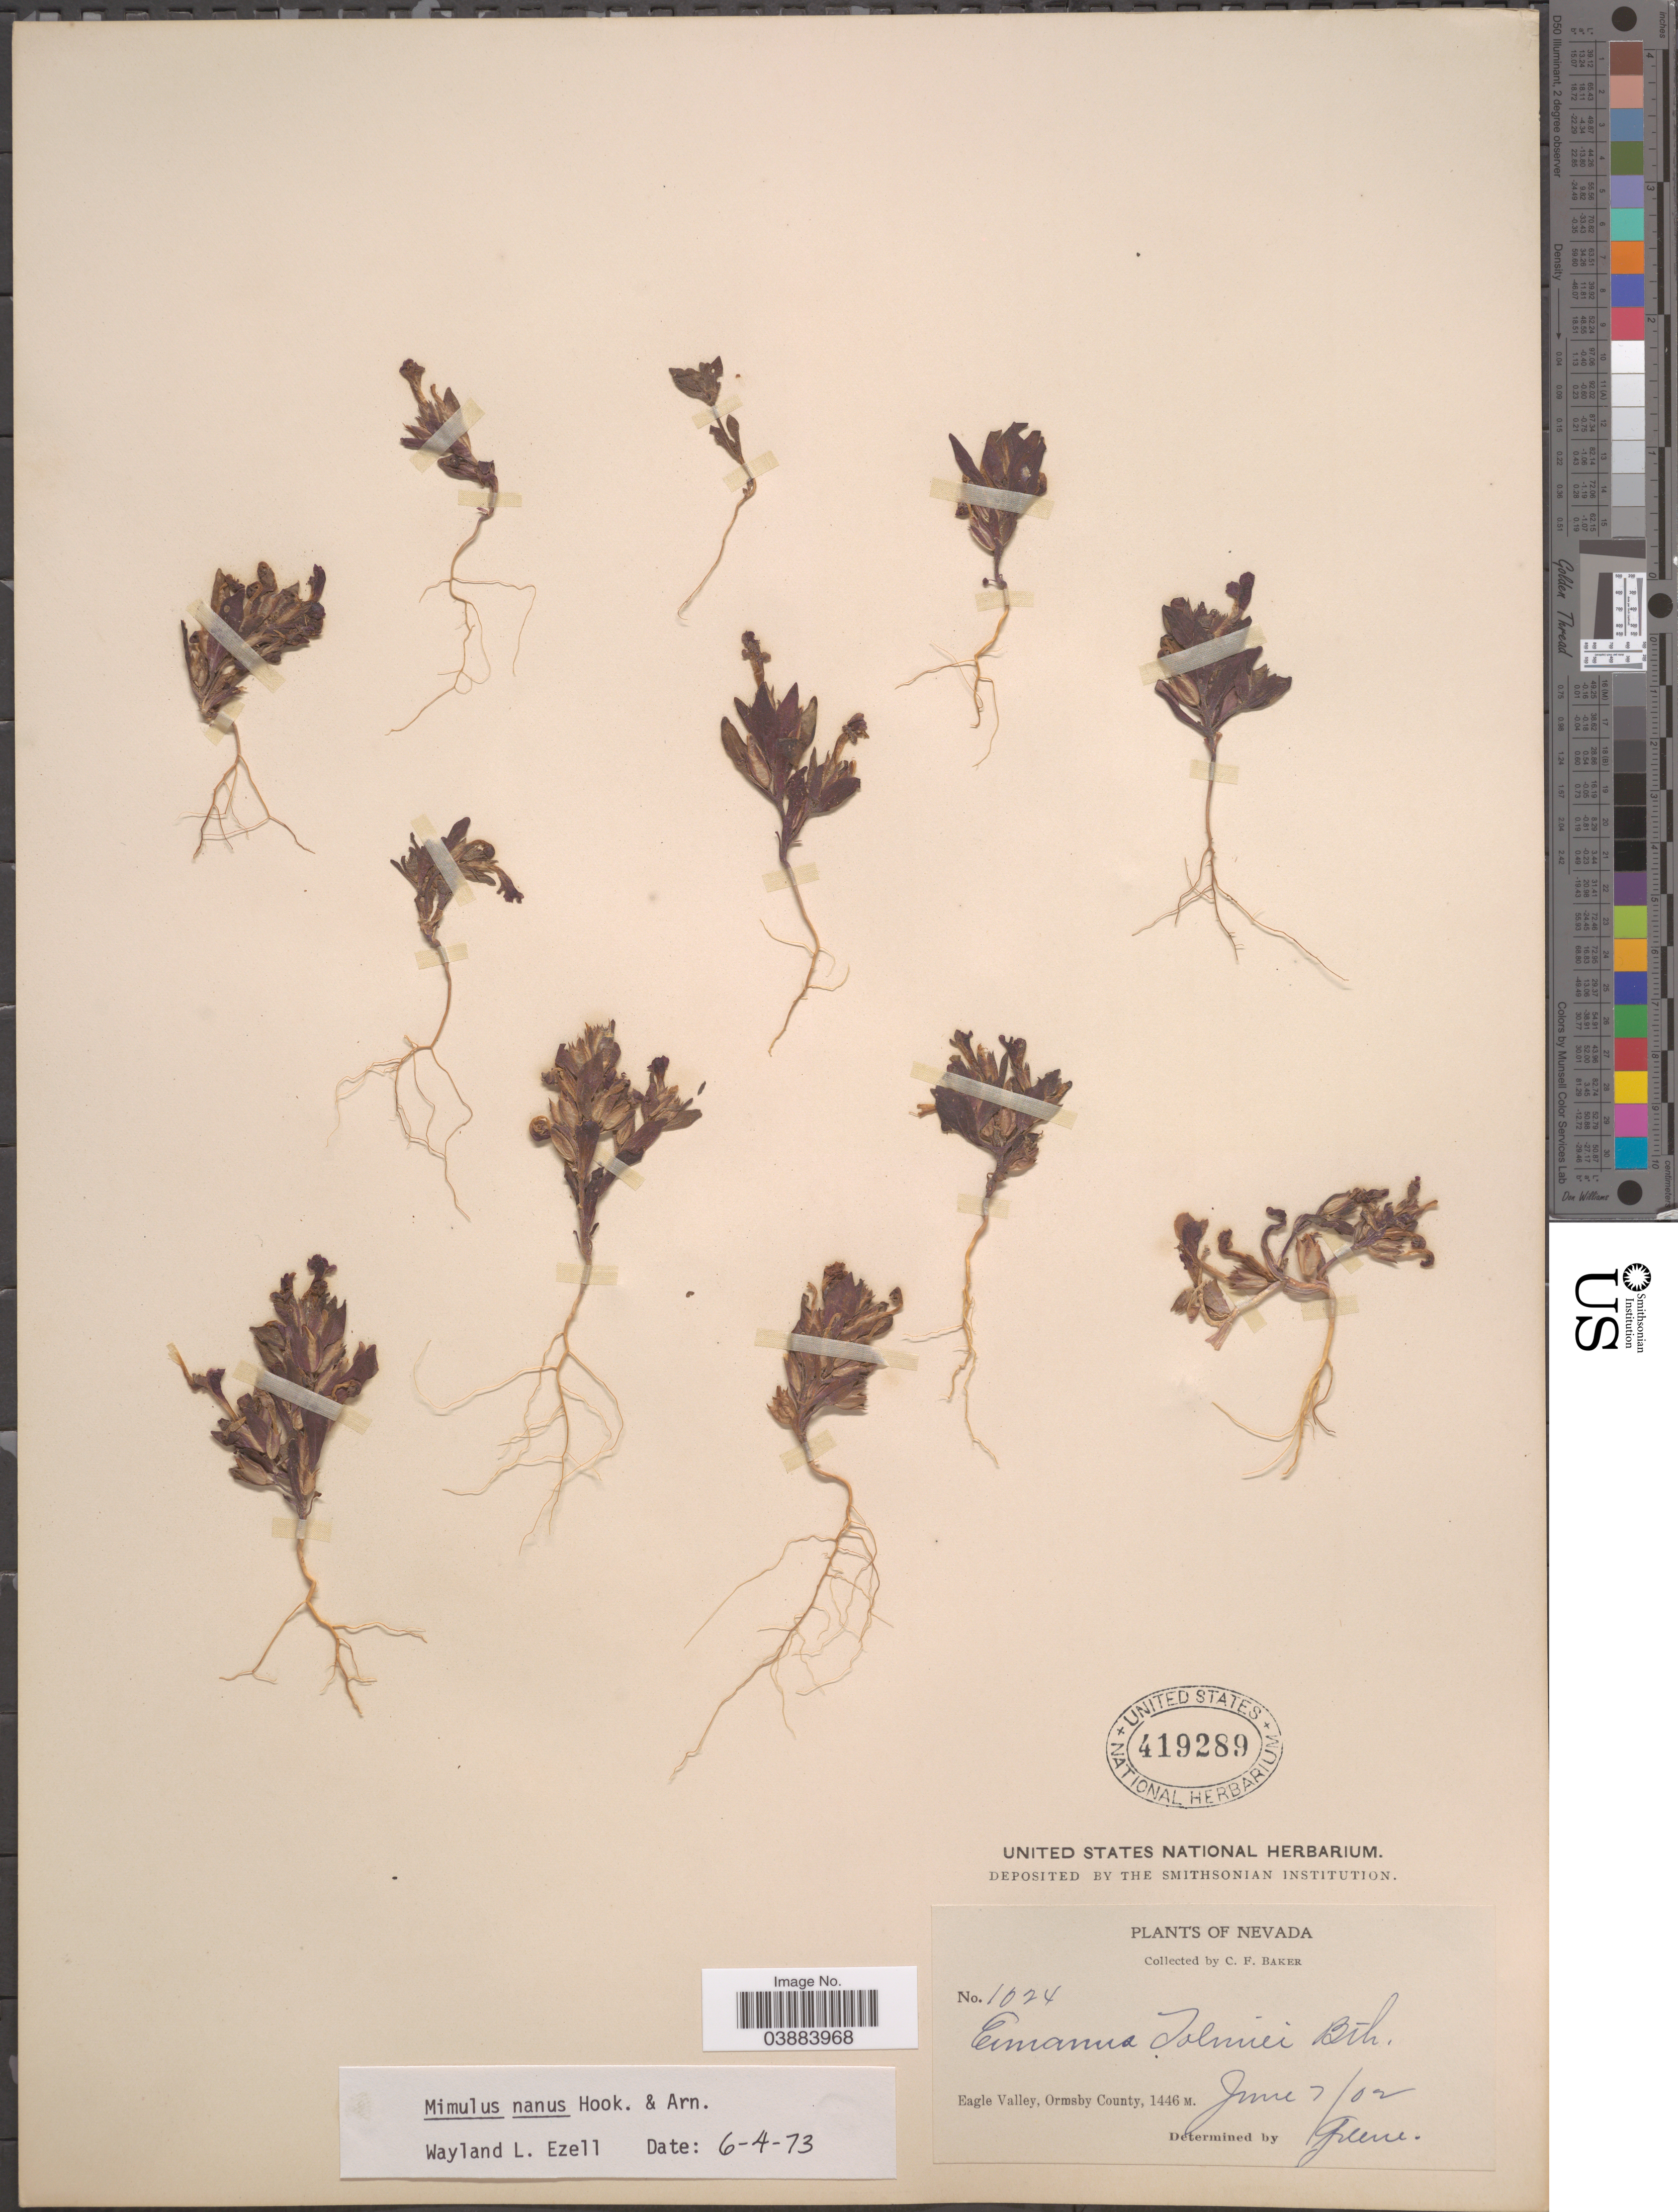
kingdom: Plantae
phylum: Tracheophyta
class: Magnoliopsida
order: Lamiales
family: Phrymaceae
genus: Eunanus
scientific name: Eunanus nanus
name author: (Hook. & Arn.) Holz.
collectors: C. F. Baker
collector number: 1024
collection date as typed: Transcribed d/m/y: 7/6/2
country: United States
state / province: Nevada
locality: Eagle Valley, Ormsby County.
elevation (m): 1446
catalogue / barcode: US 419289